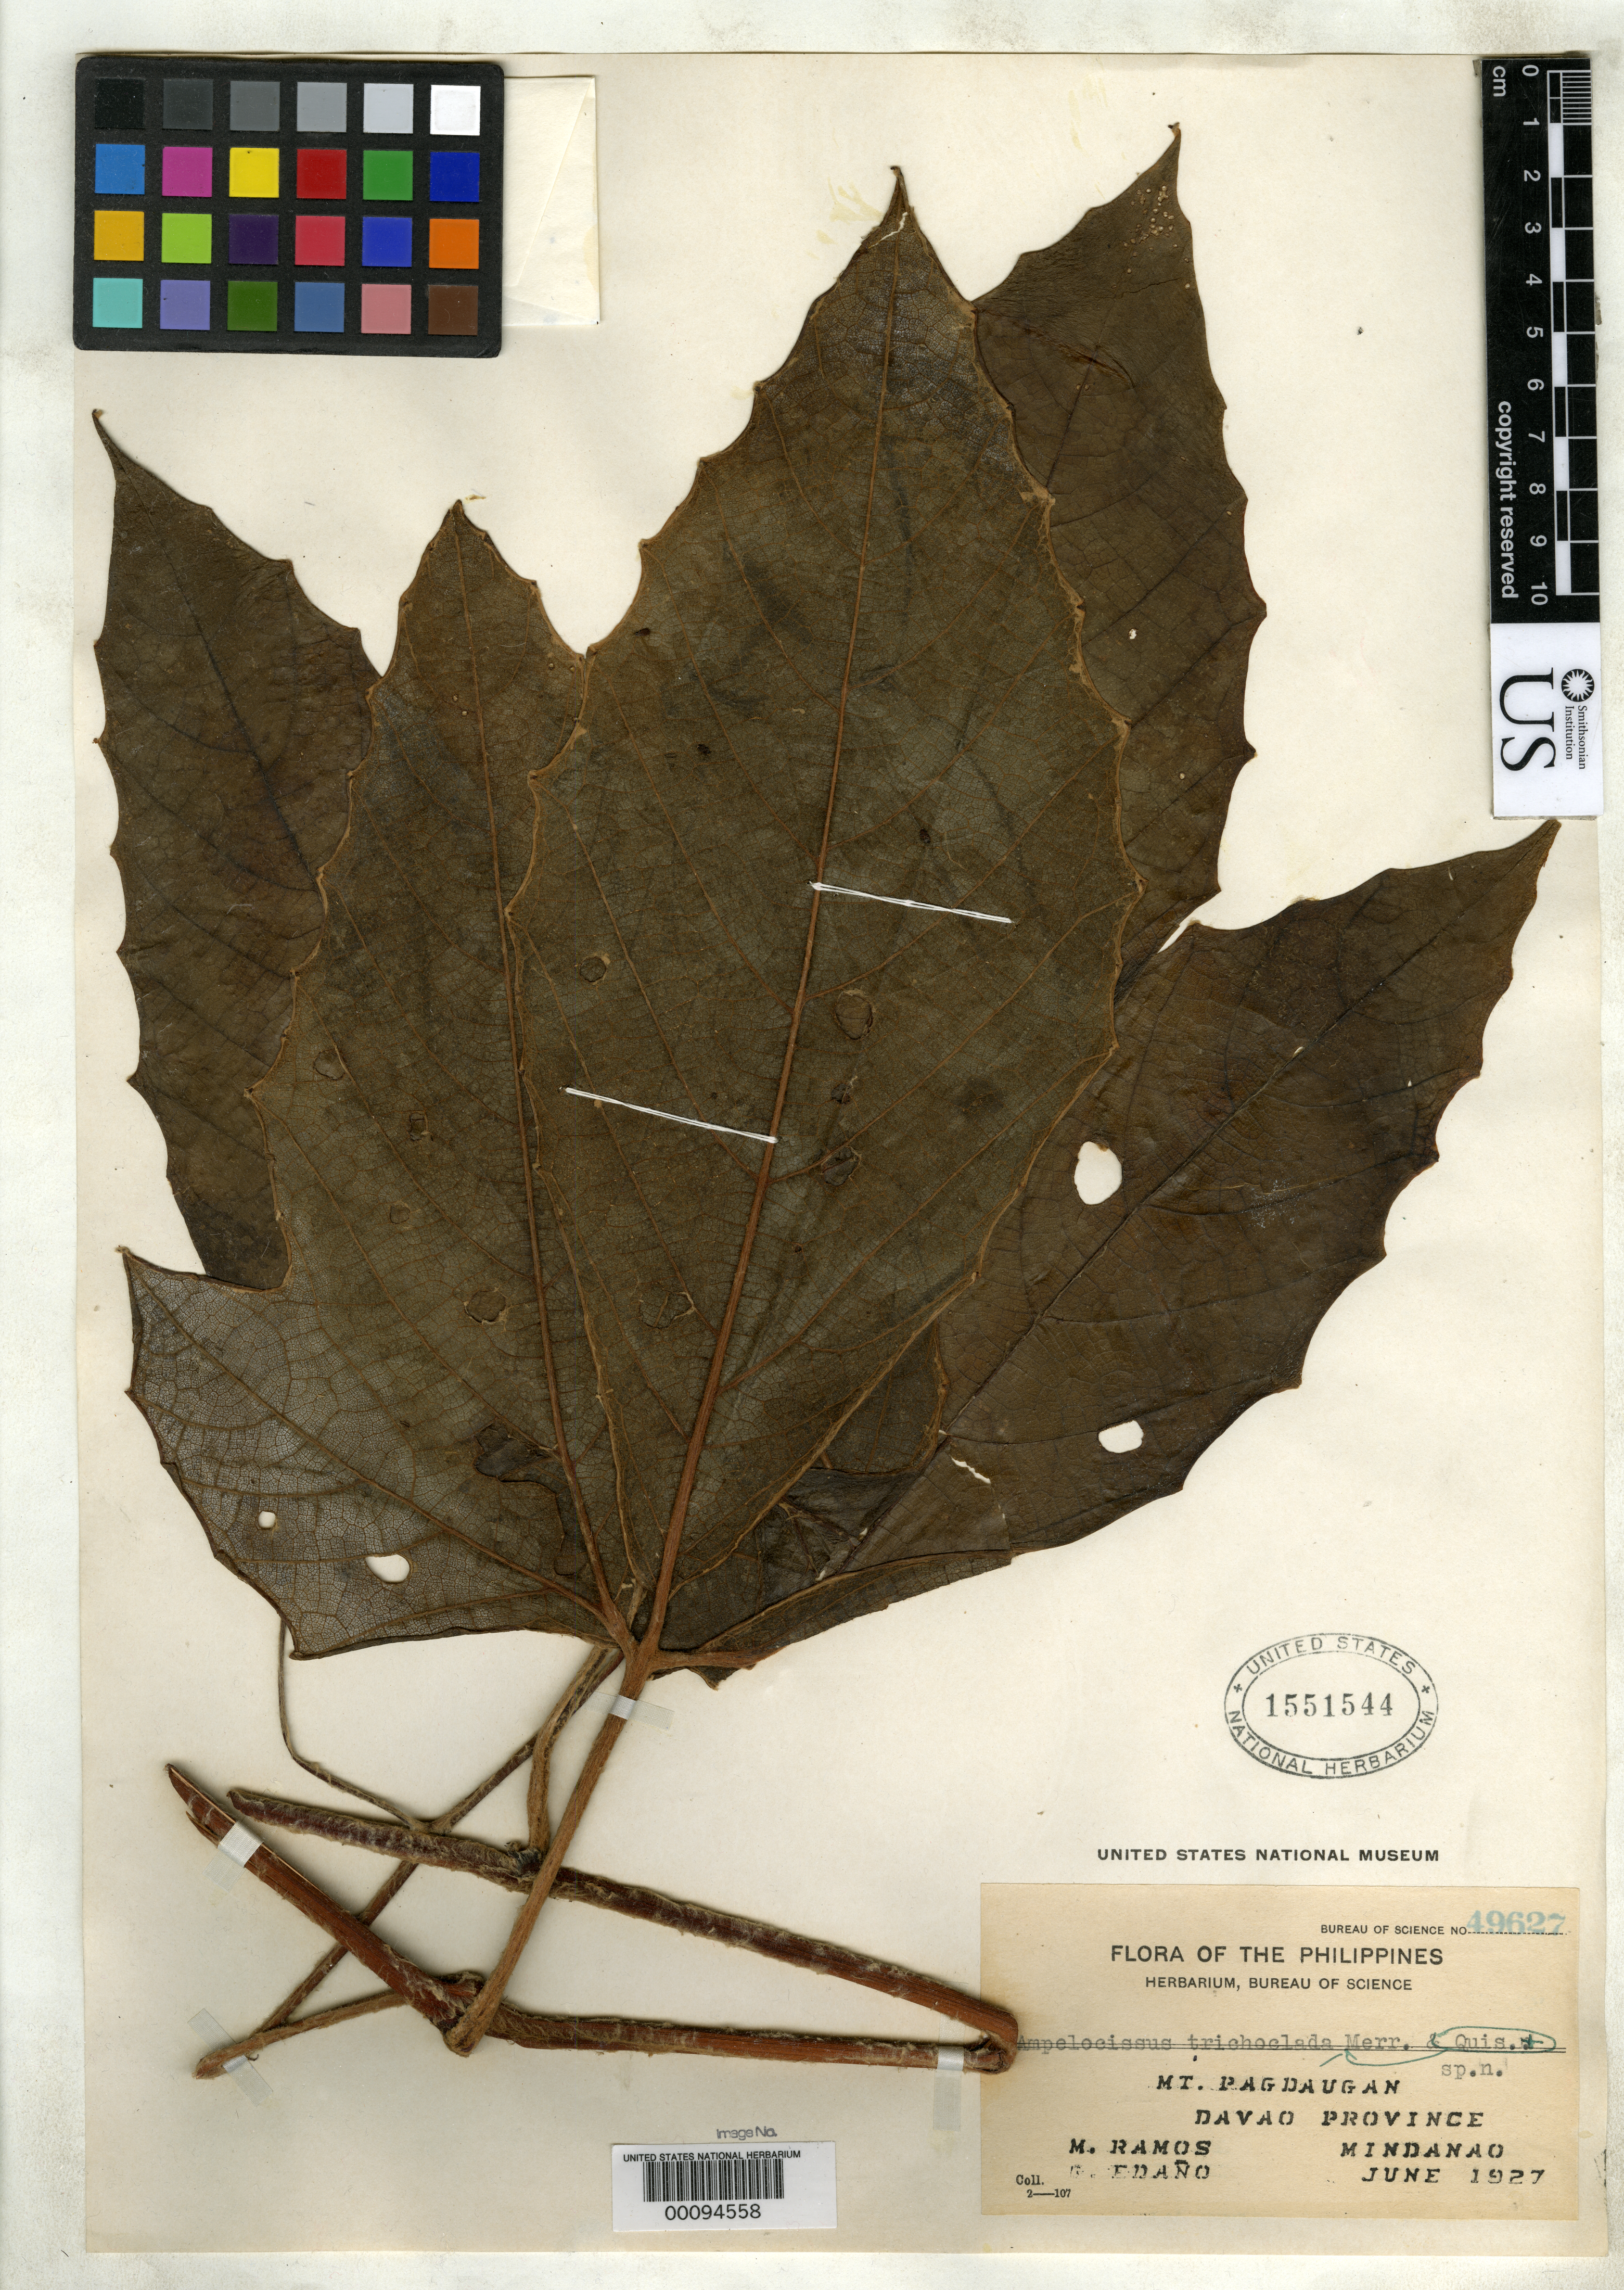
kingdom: Plantae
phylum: Tracheophyta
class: Magnoliopsida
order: Vitales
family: Vitaceae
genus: Ampelocissus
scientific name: Ampelocissus trichoclada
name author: Quisumb. & Merr.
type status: Isotype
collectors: M. Ramos & G. E. Edaño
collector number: For. Bur. 49627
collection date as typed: Jun 1927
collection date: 1927-06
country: Philippines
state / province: Davao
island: Mindanao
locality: Mt. Pagdaugan.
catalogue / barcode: US 1551544